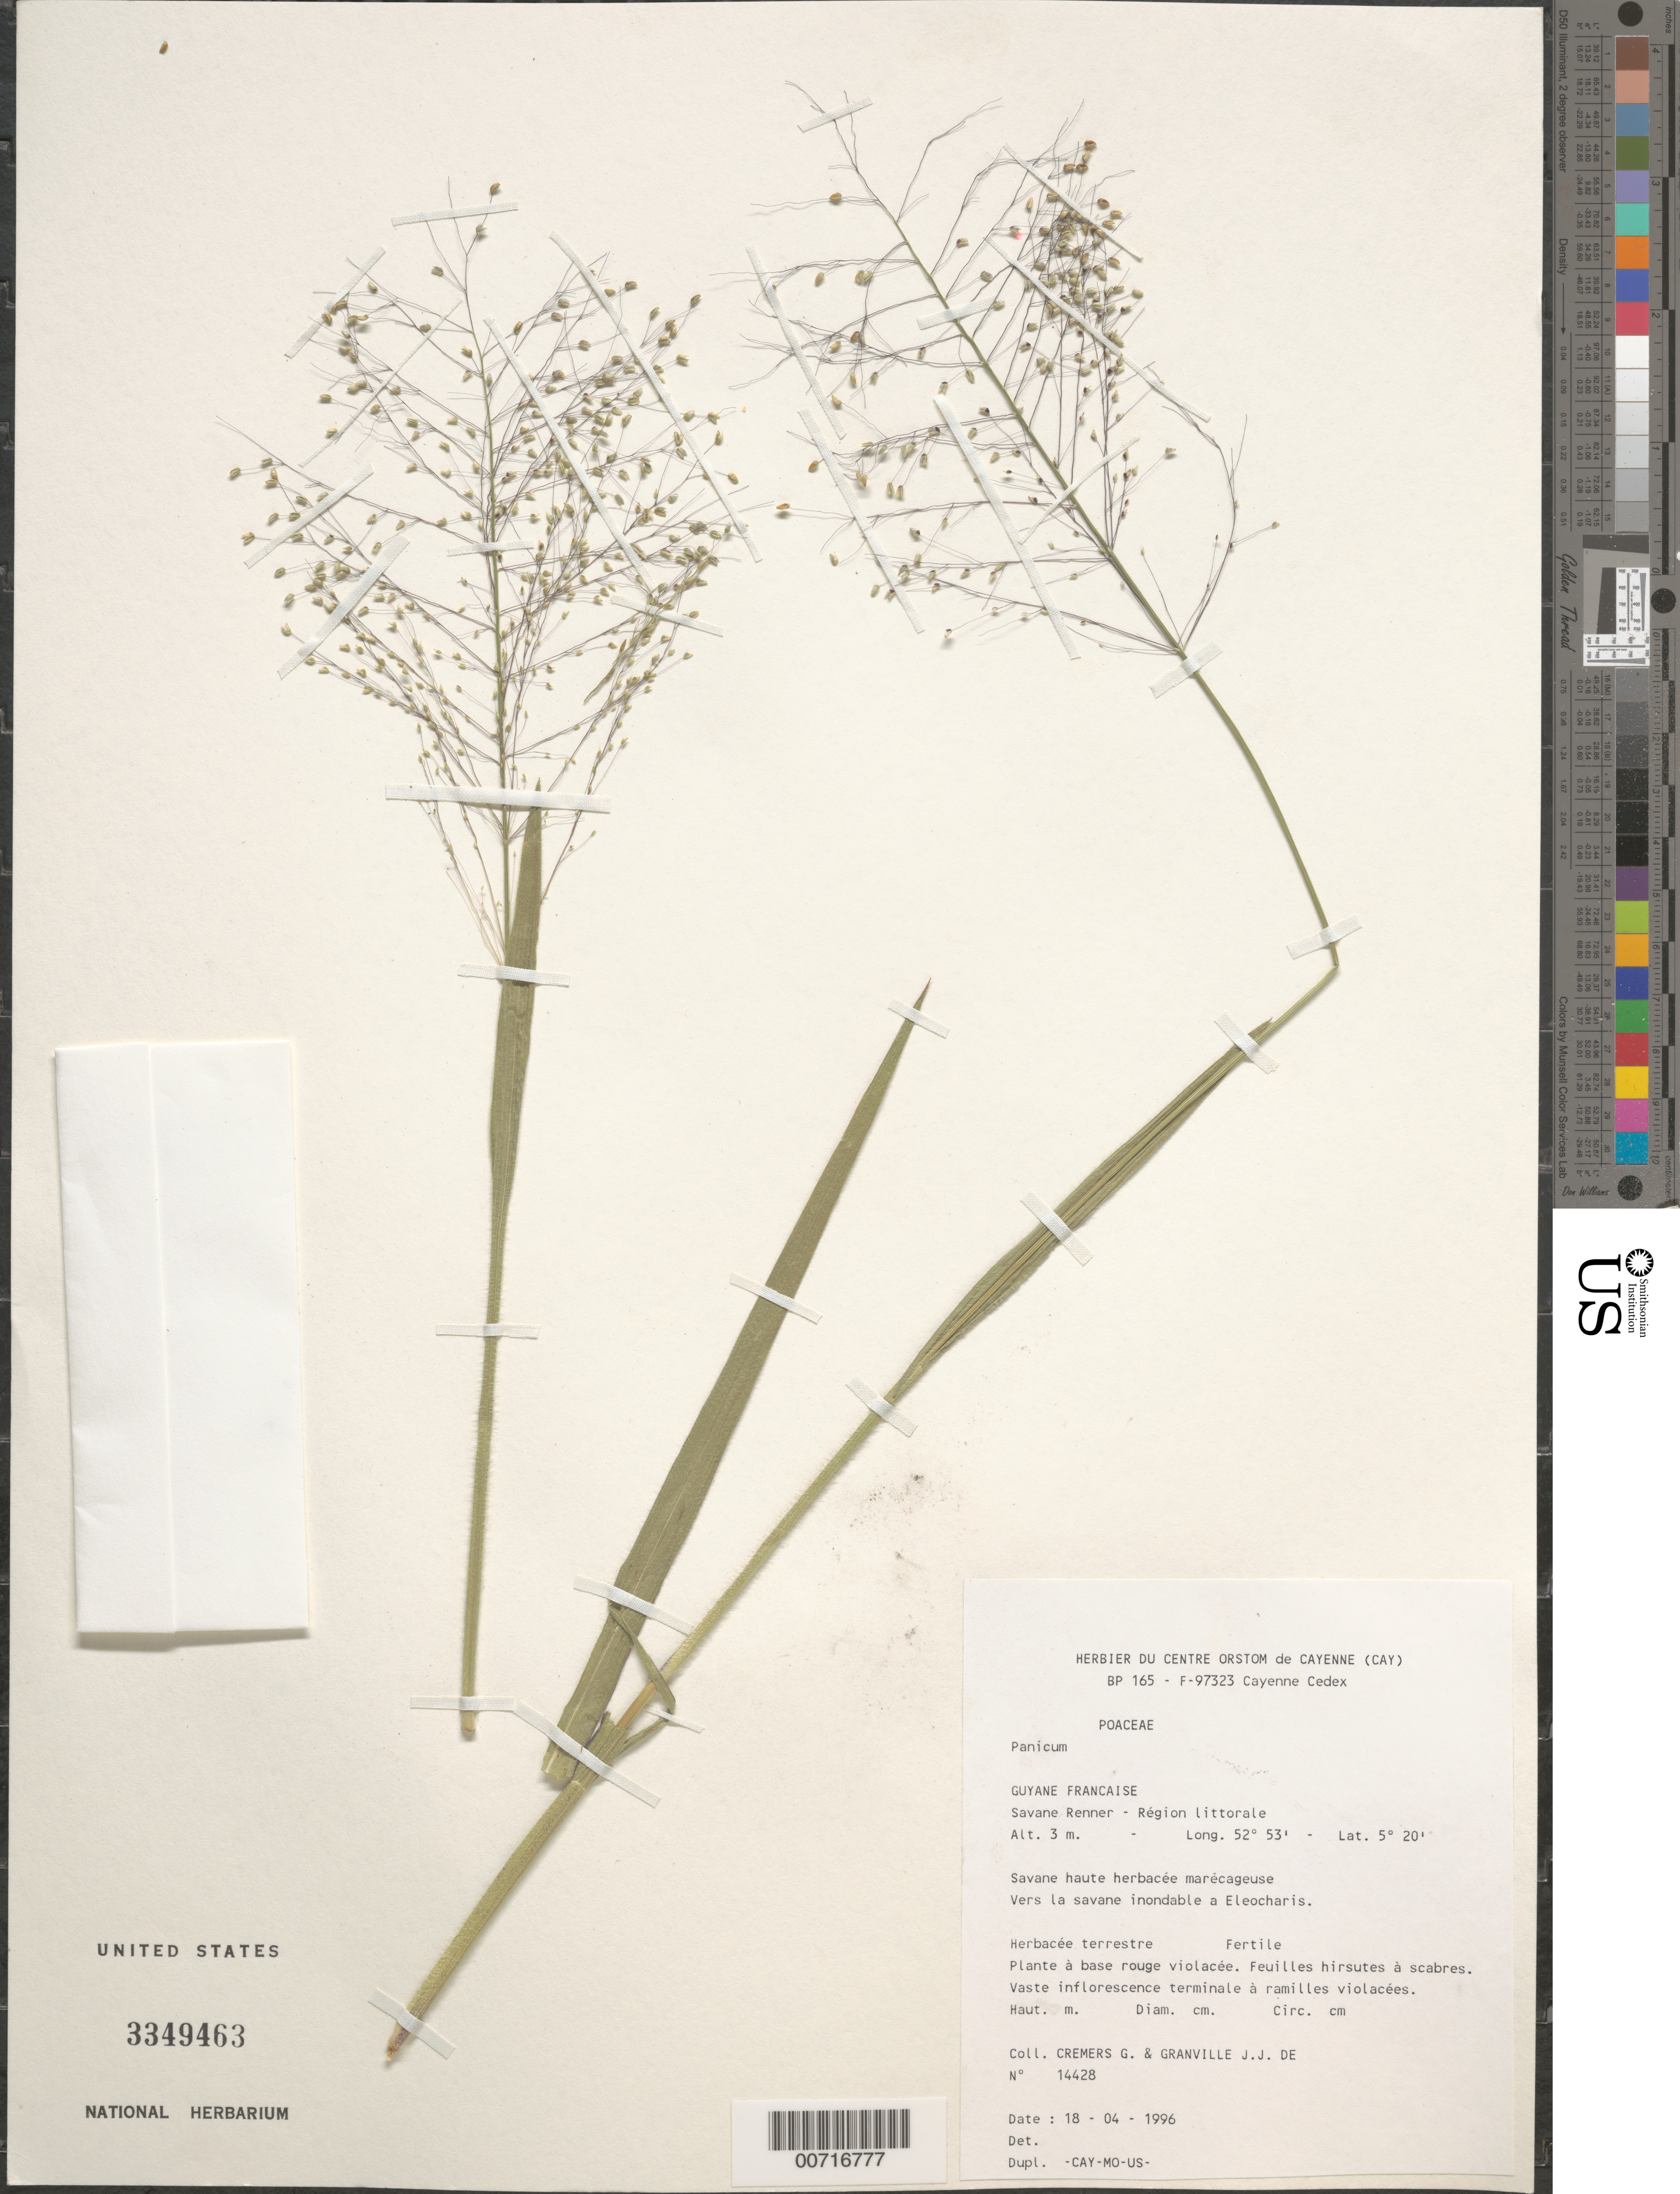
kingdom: Plantae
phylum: Tracheophyta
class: Liliopsida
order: Poales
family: Poaceae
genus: Panicum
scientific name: Panicum sp.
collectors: G. Cremers & J.-J. de Granville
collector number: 14428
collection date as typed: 18-Apr-96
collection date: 1996-04-18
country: French Guiana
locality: Savane Renner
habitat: Savane haute herbacée marécageuse; Vers la savane inondable a Eleocharis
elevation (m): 3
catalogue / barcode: US 3349463